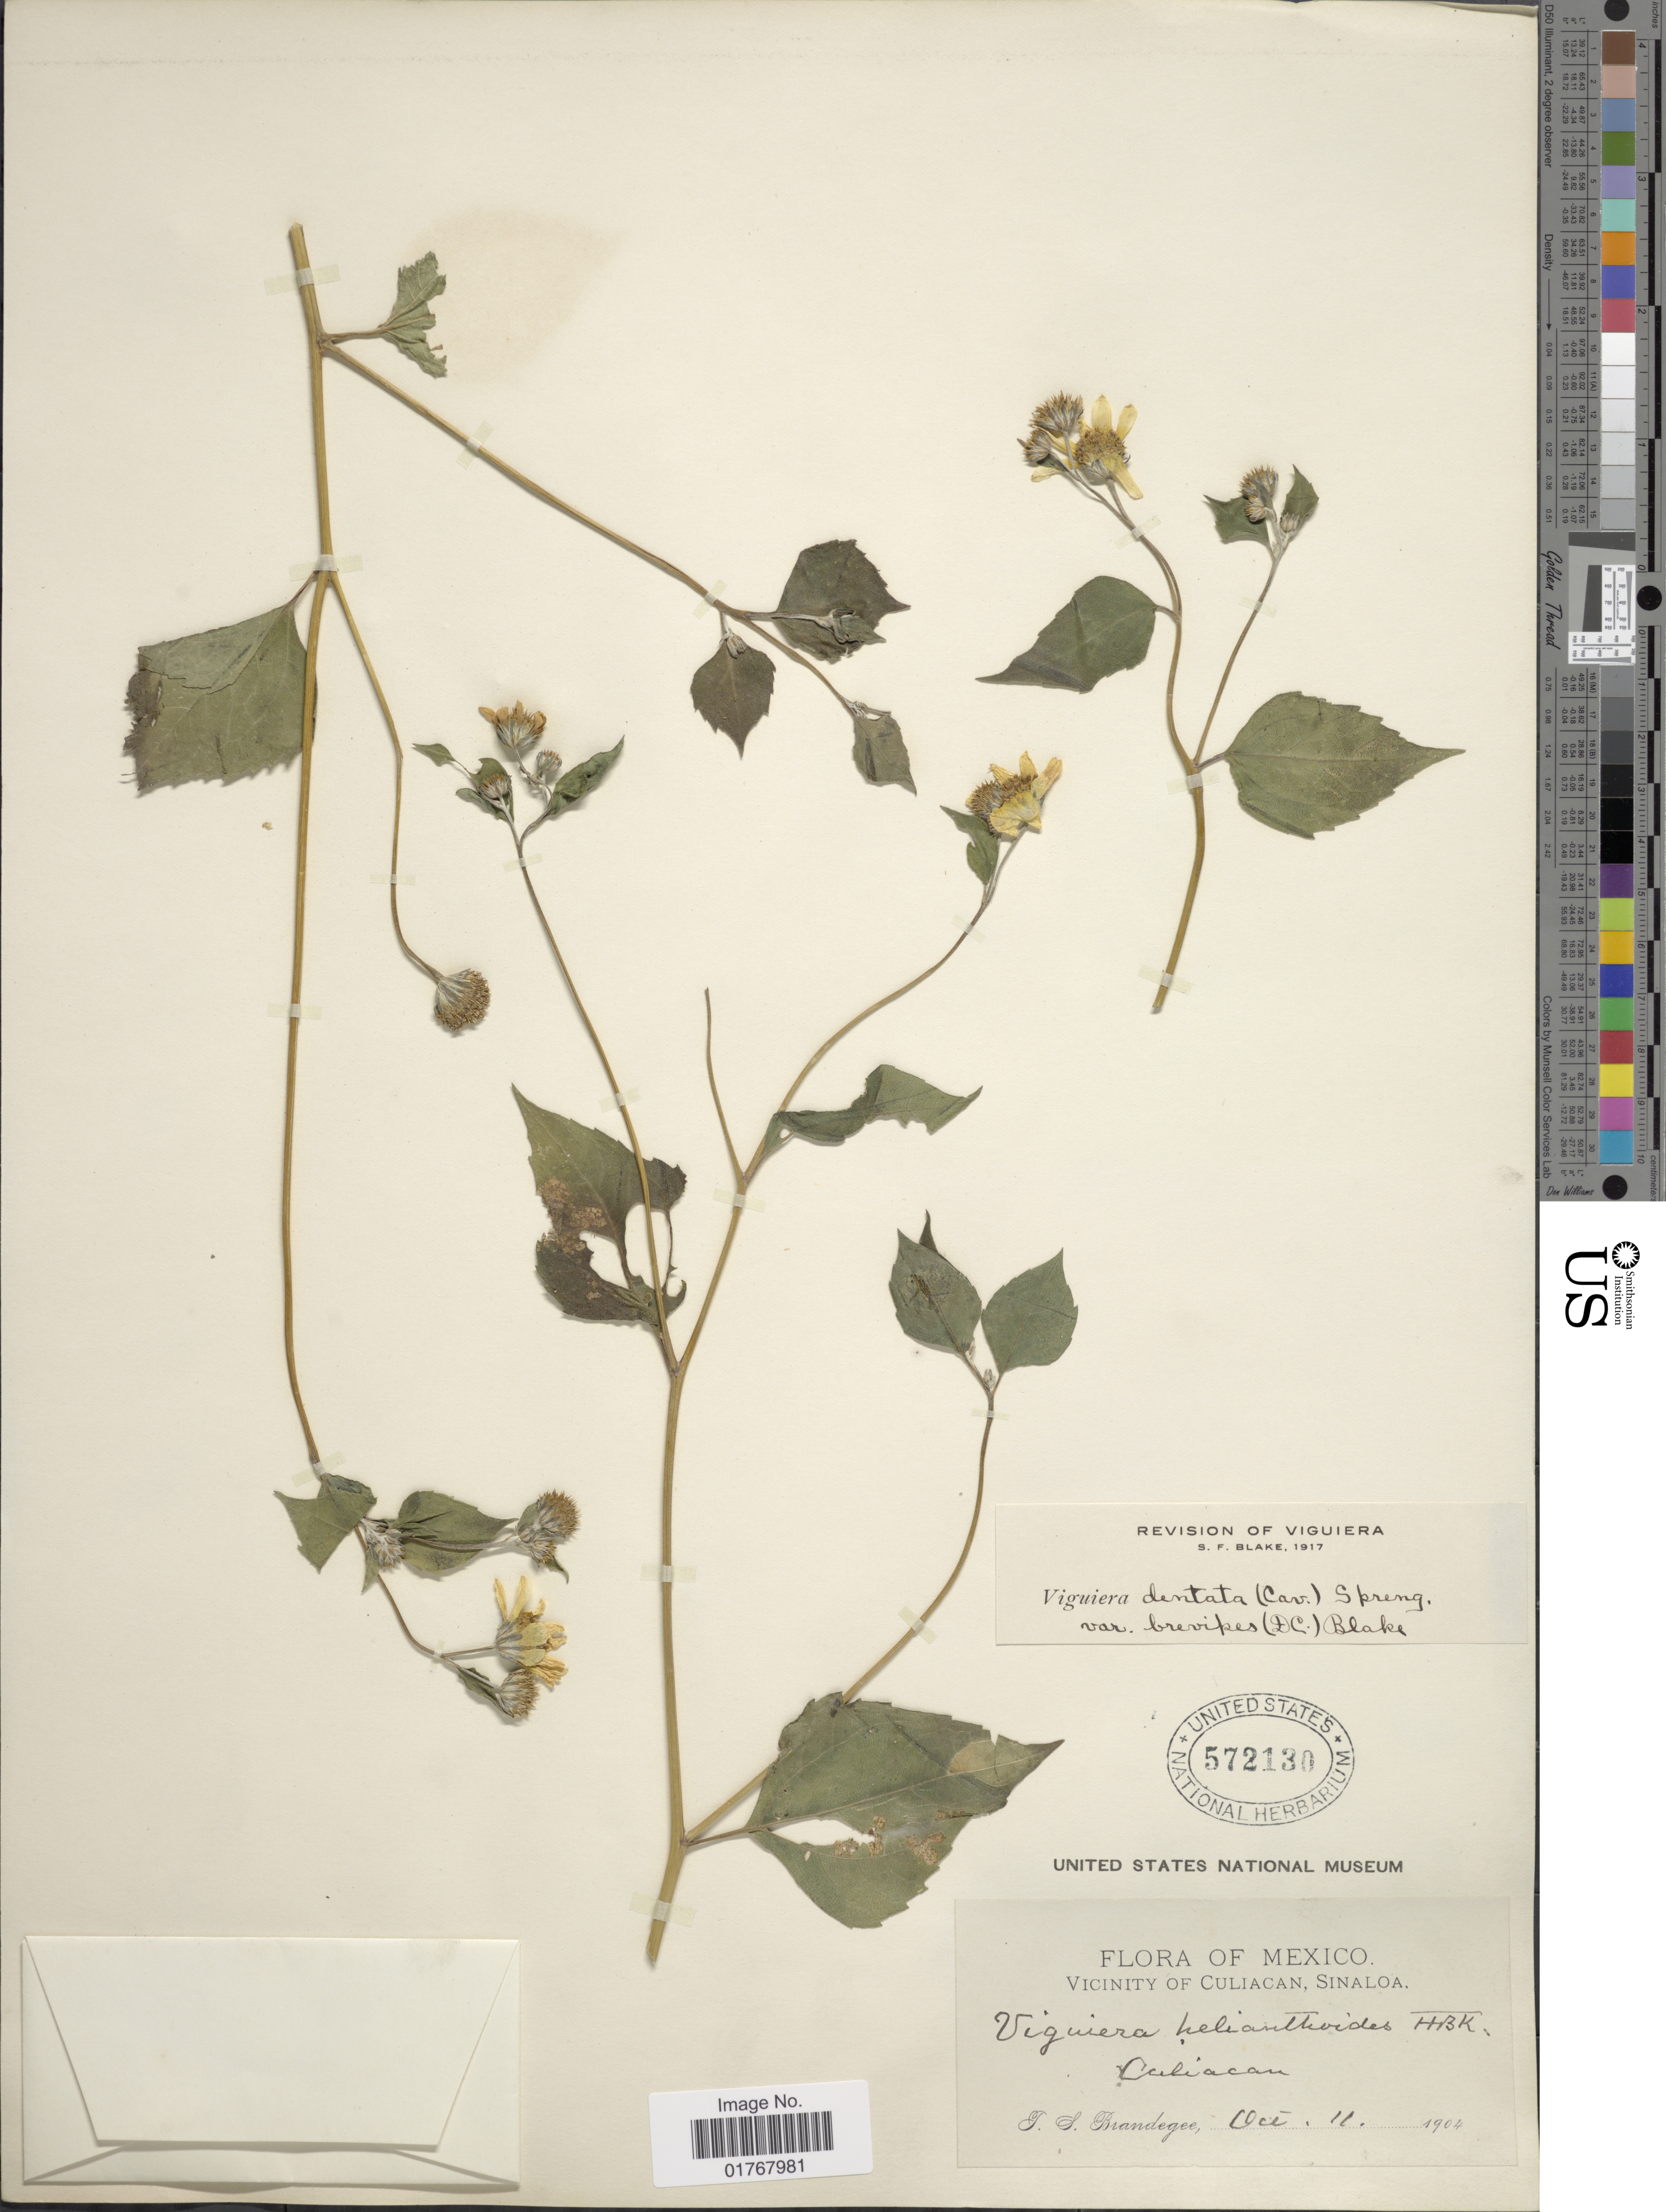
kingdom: Plantae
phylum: Tracheophyta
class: Magnoliopsida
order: Asterales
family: Asteraceae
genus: Viguiera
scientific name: Viguiera dentata var. brevipes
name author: (DC.) S.F. Blake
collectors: T. S. Brandegee (herbarium)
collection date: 1904-10-11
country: Mexico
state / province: Sinaloa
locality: Vicinity of Culiacan, Culiacan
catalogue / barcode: US 572130